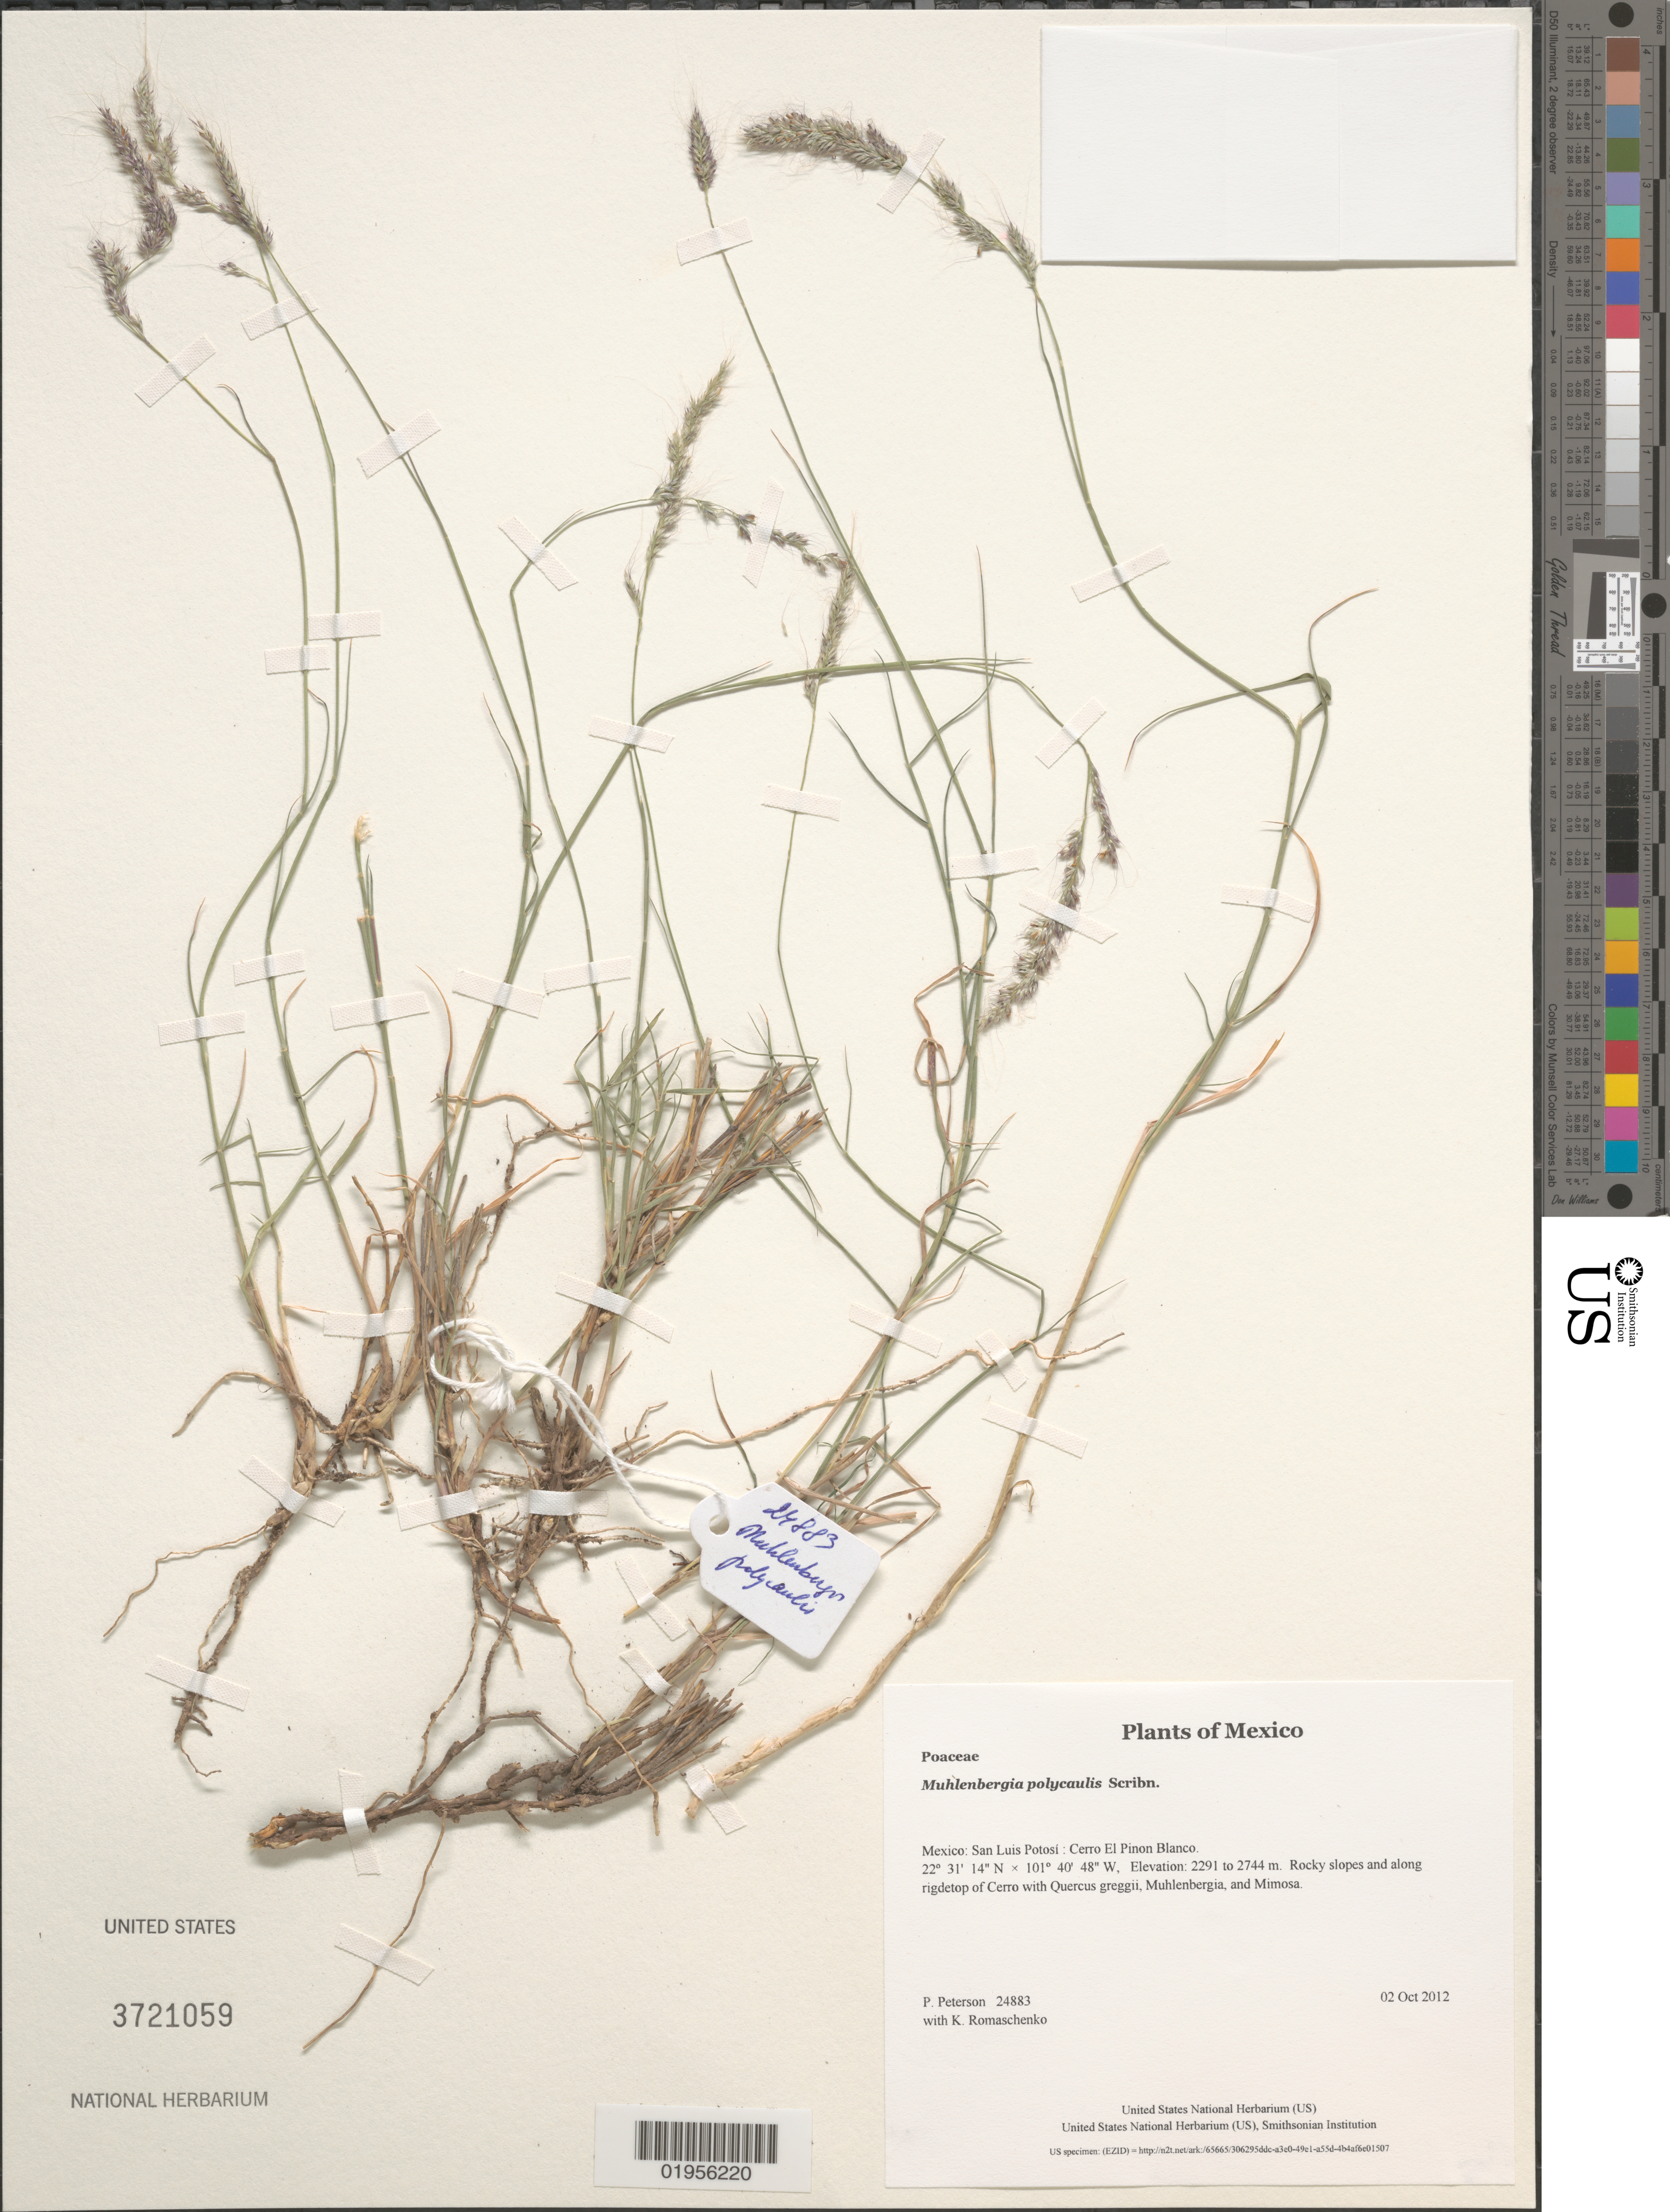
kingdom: Plantae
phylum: Tracheophyta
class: Liliopsida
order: Poales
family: Poaceae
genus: Muhlenbergia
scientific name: Muhlenbergia polycaulis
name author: Scribn.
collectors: P. M. Peterson & K. Romaschenko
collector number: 24883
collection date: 2012-10-02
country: Mexico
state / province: San Luis Potosí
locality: Cerro El Pinon Blanco.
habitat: Rocky slopes and along rigdetop of Cerro with Quercus greggii, Muhlenbergia, and Mimosa.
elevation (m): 2291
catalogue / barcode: US 3721059